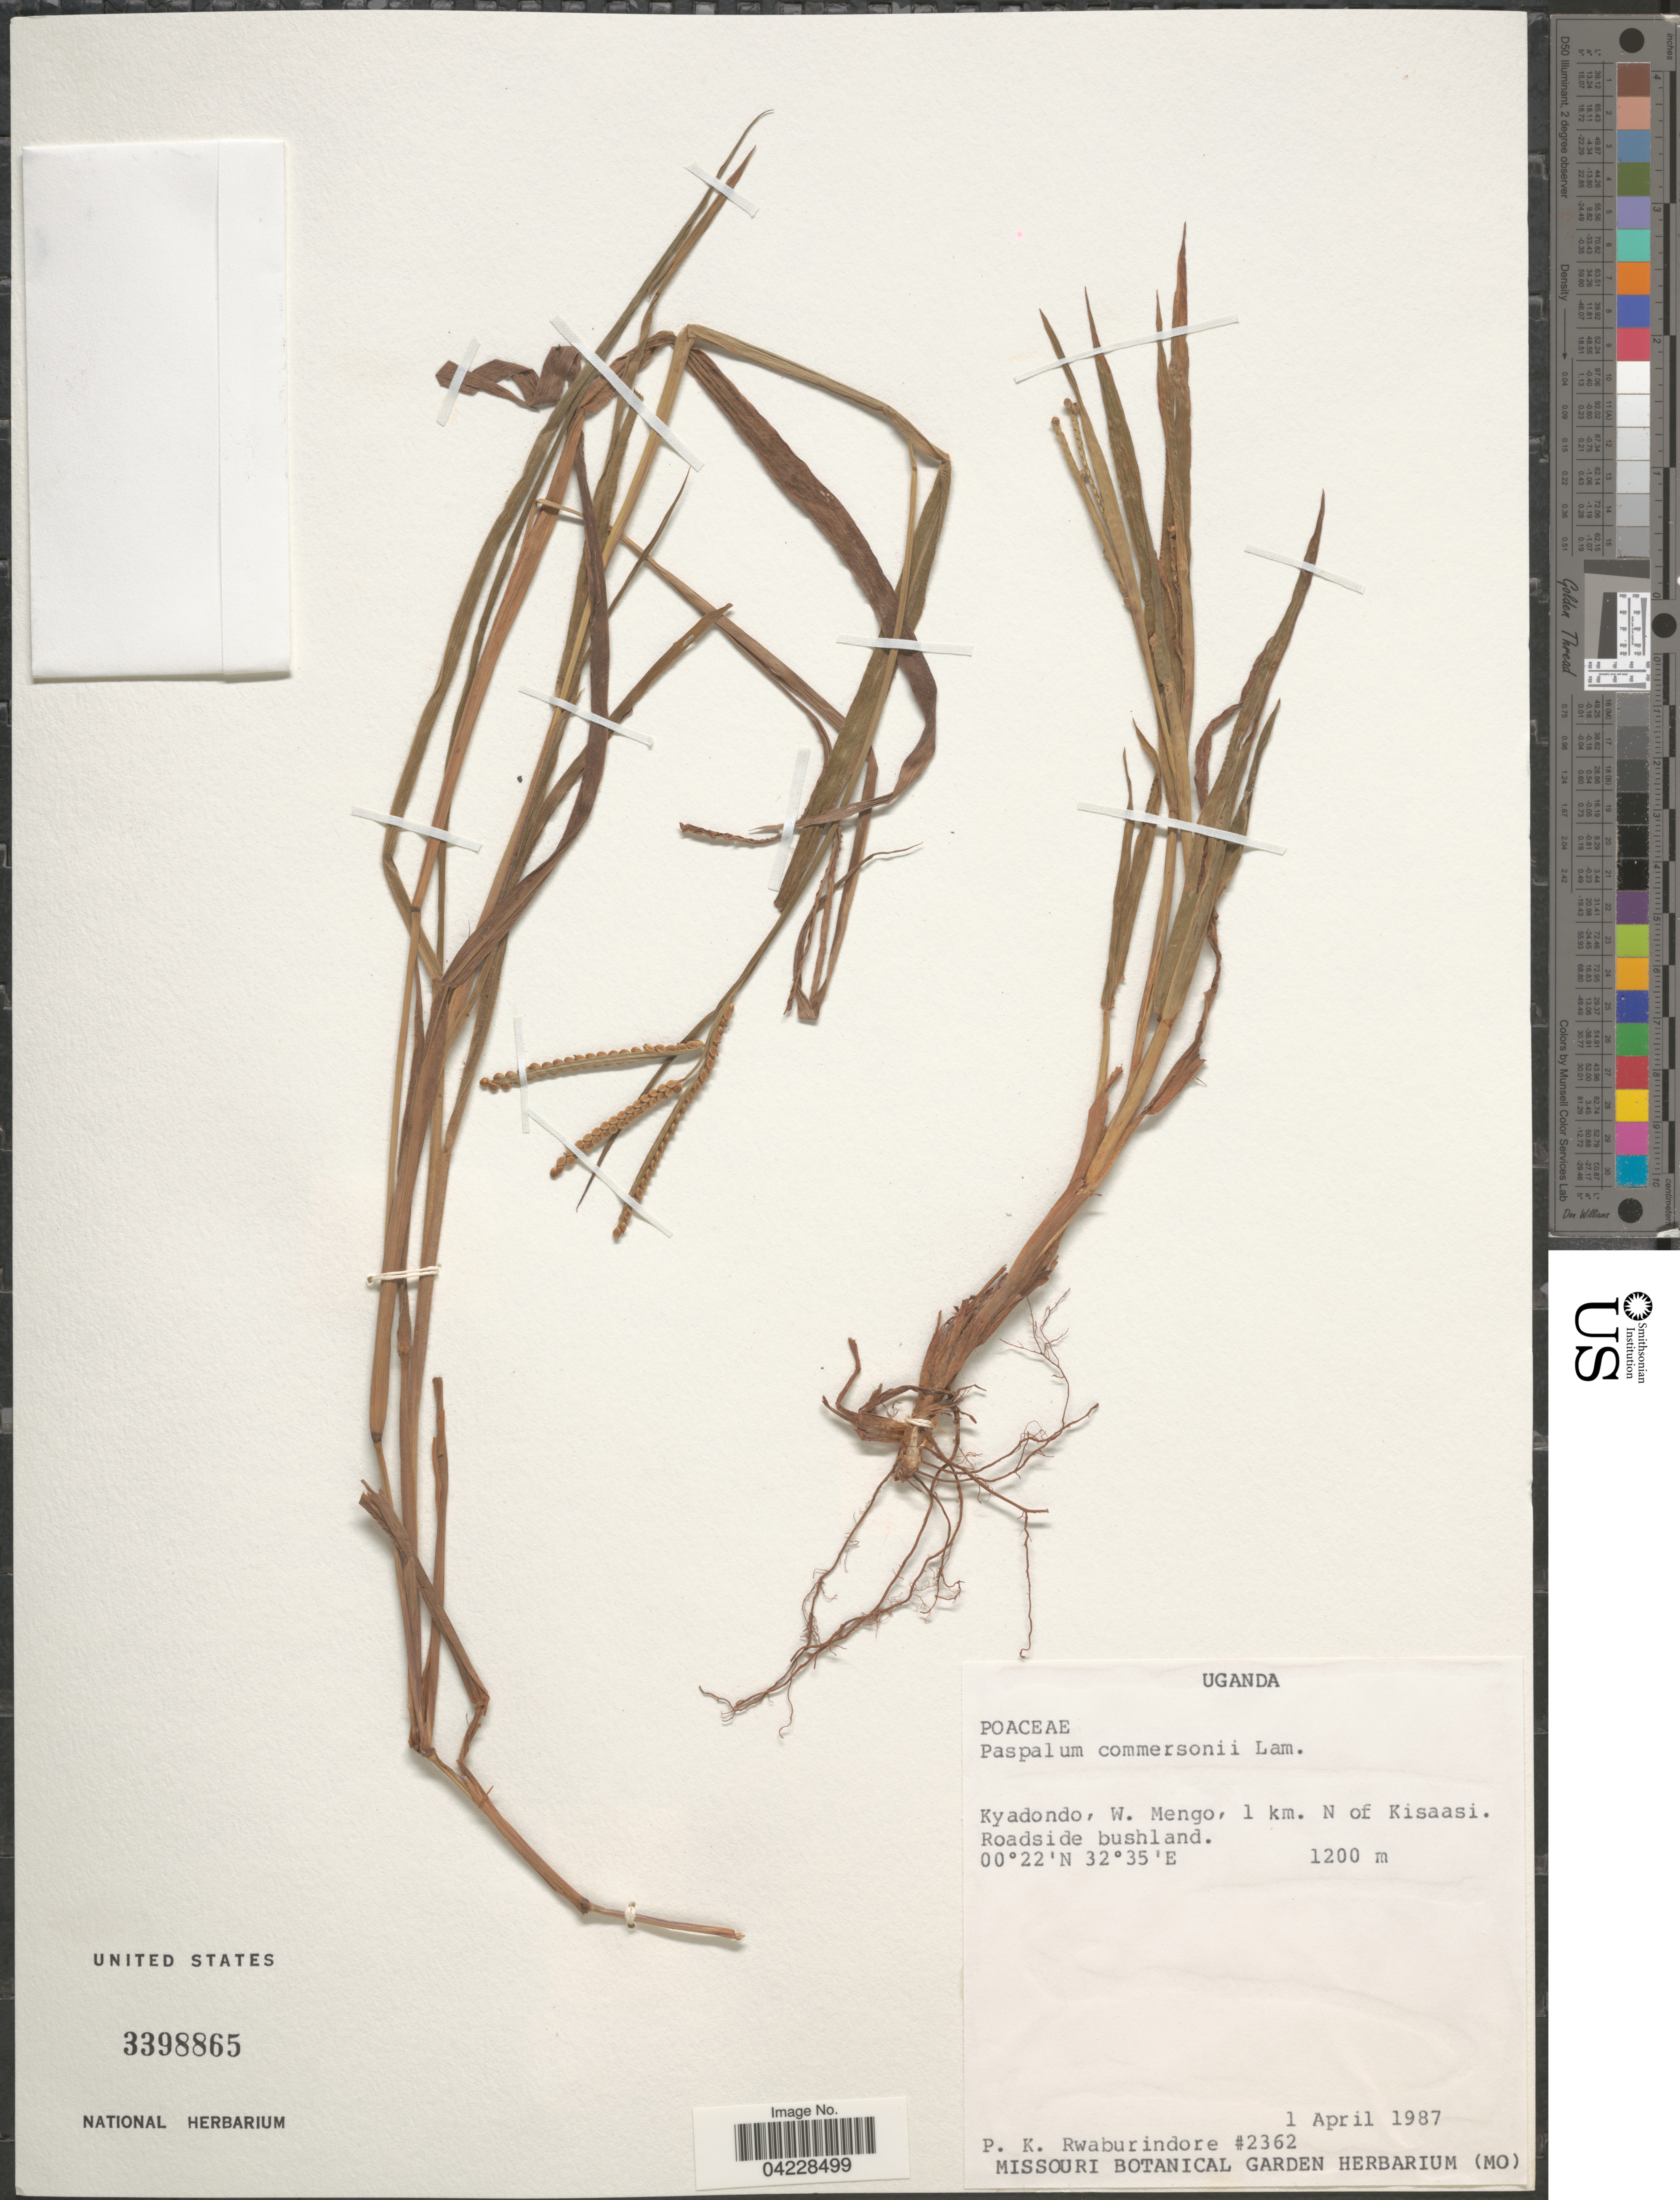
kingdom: Plantae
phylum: Tracheophyta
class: Liliopsida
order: Poales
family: Poaceae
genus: Paspalum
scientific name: Paspalum scrobiculatum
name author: L.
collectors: P. Rwaburindore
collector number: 2362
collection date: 1987-04-01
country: Uganda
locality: Kyadondo, W. Mengo, 1 km. N of Kisaasi.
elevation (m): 1200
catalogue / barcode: US 3398865